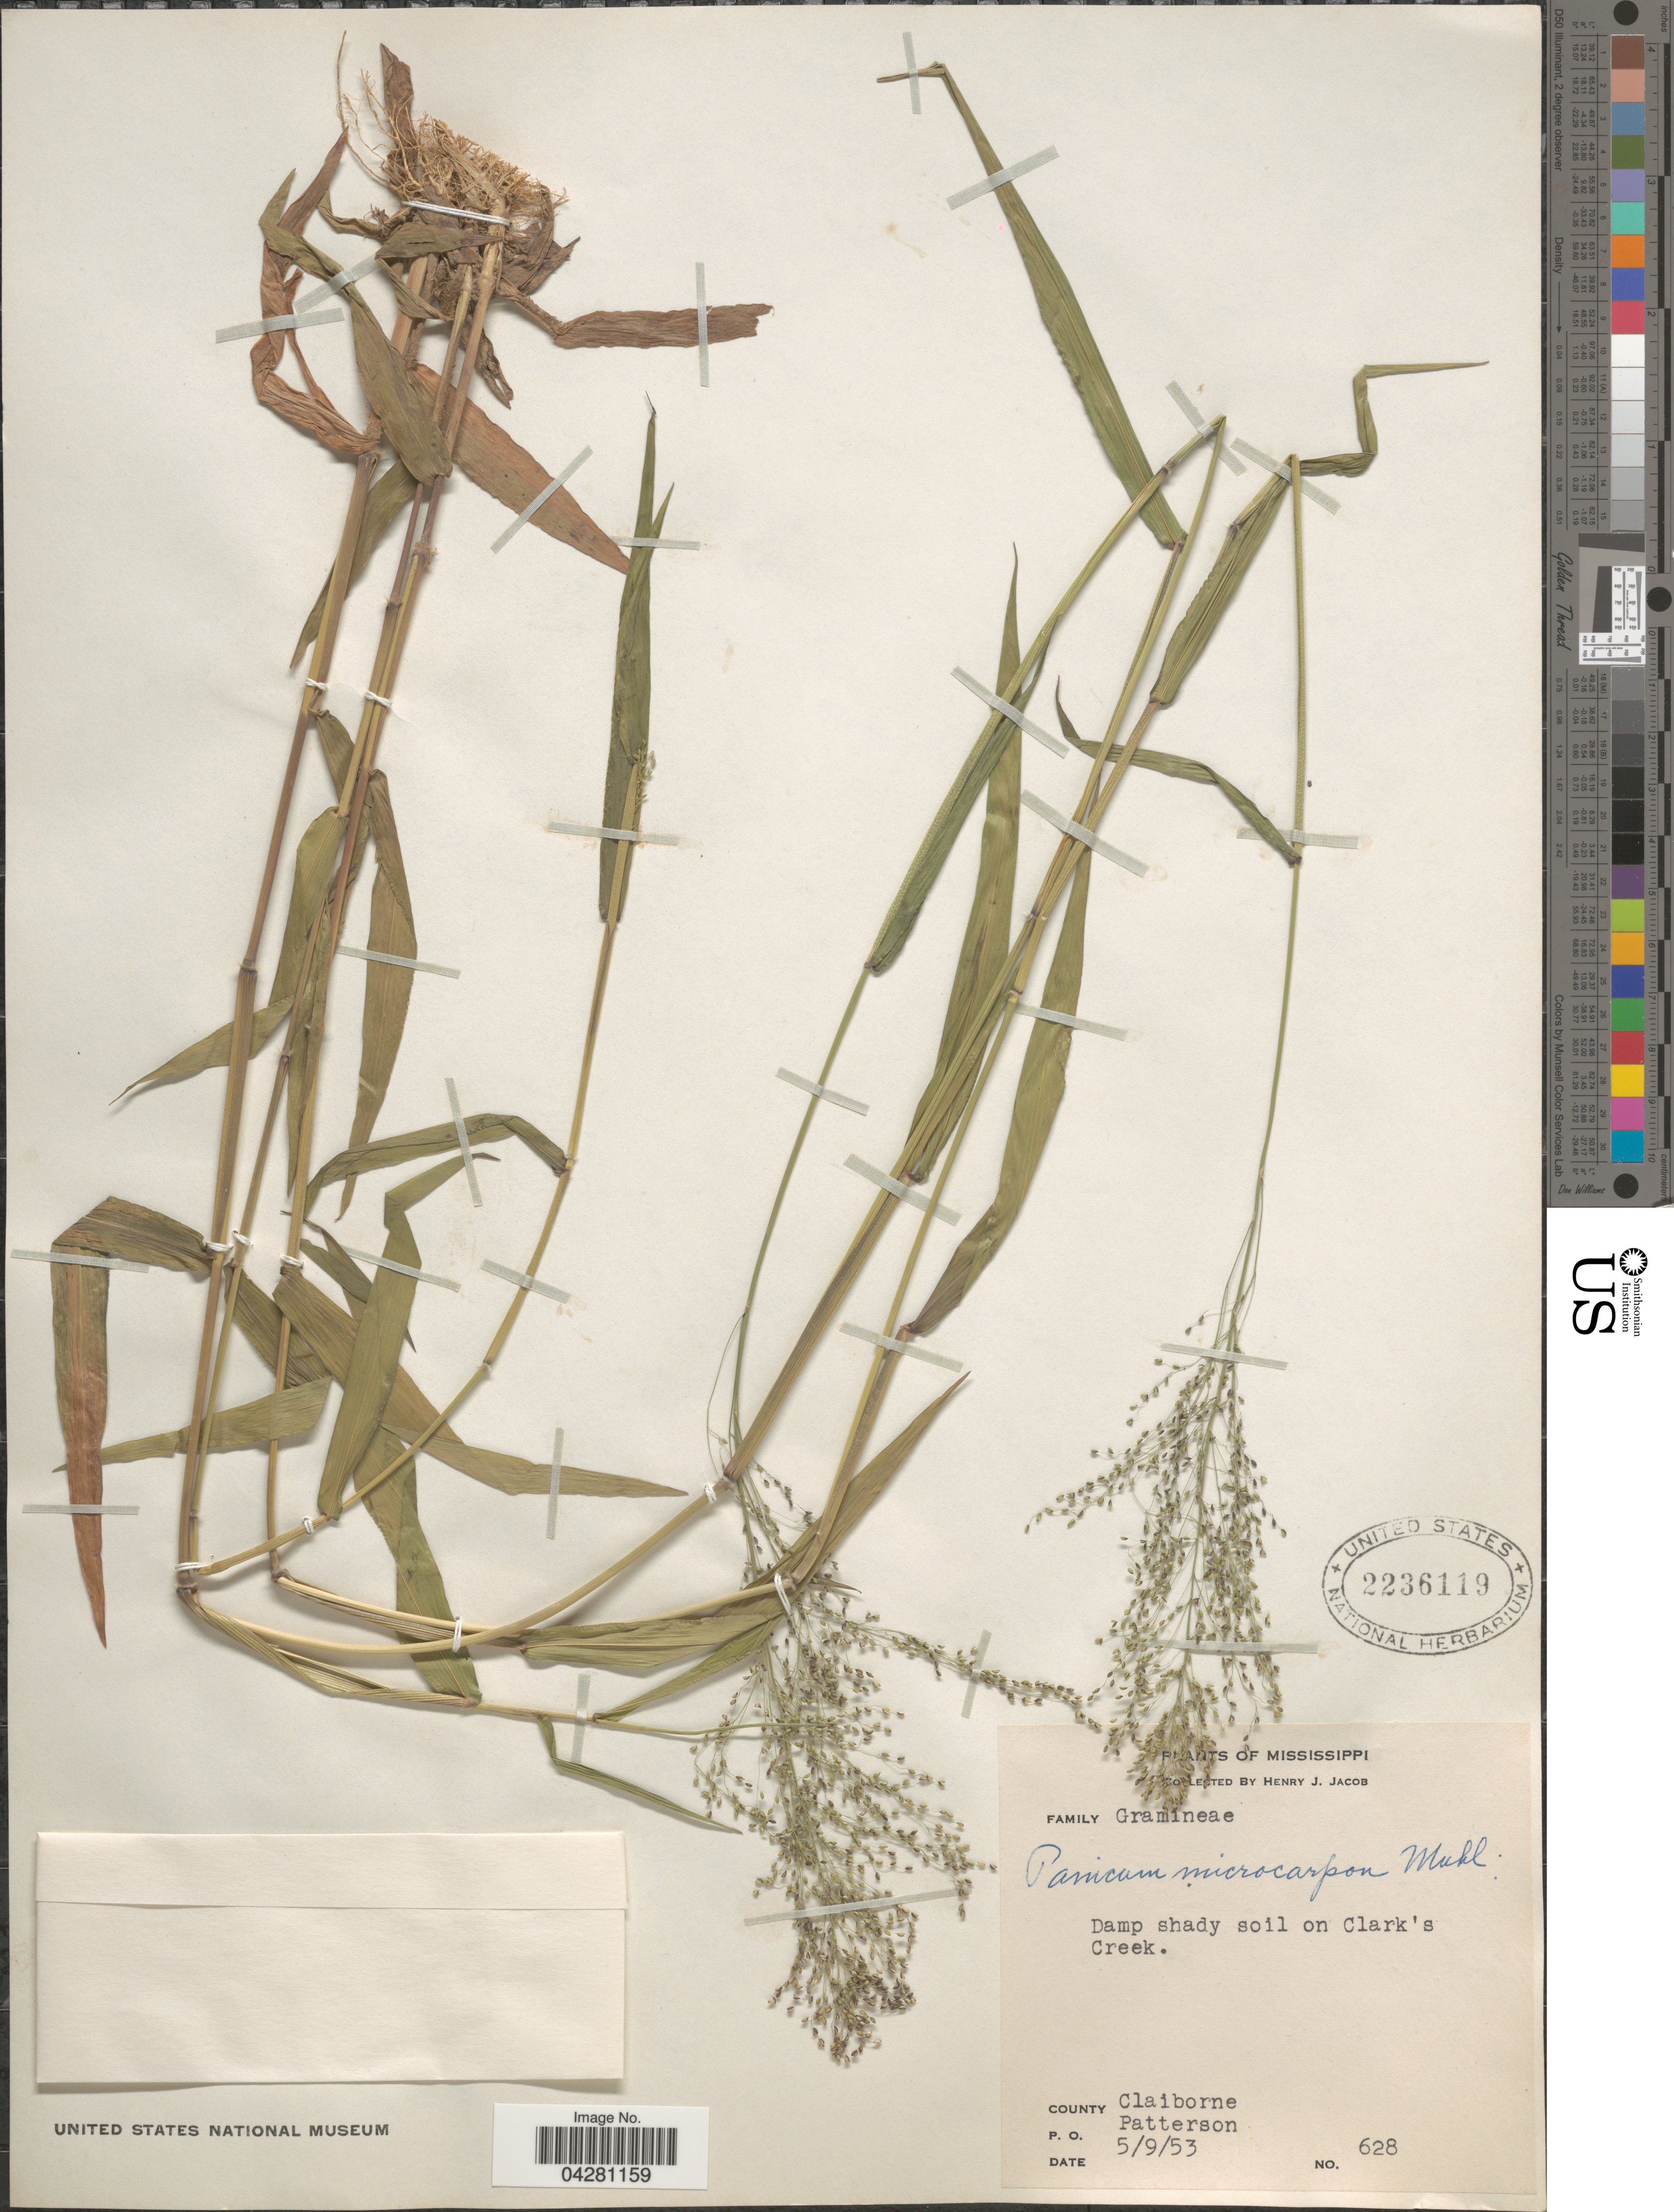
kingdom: Plantae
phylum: Tracheophyta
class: Liliopsida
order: Poales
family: Poaceae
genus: Dichanthelium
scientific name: Dichanthelium dichotomum var. dichotomum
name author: (L.) Gould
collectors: H. Jacob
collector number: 628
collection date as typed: Transcribed d/m/y: 9/5/53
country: United States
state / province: Mississippi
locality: Damp shady soil on Clark's Creek. County Claiborne. P. O. Patterson.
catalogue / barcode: US 2236119